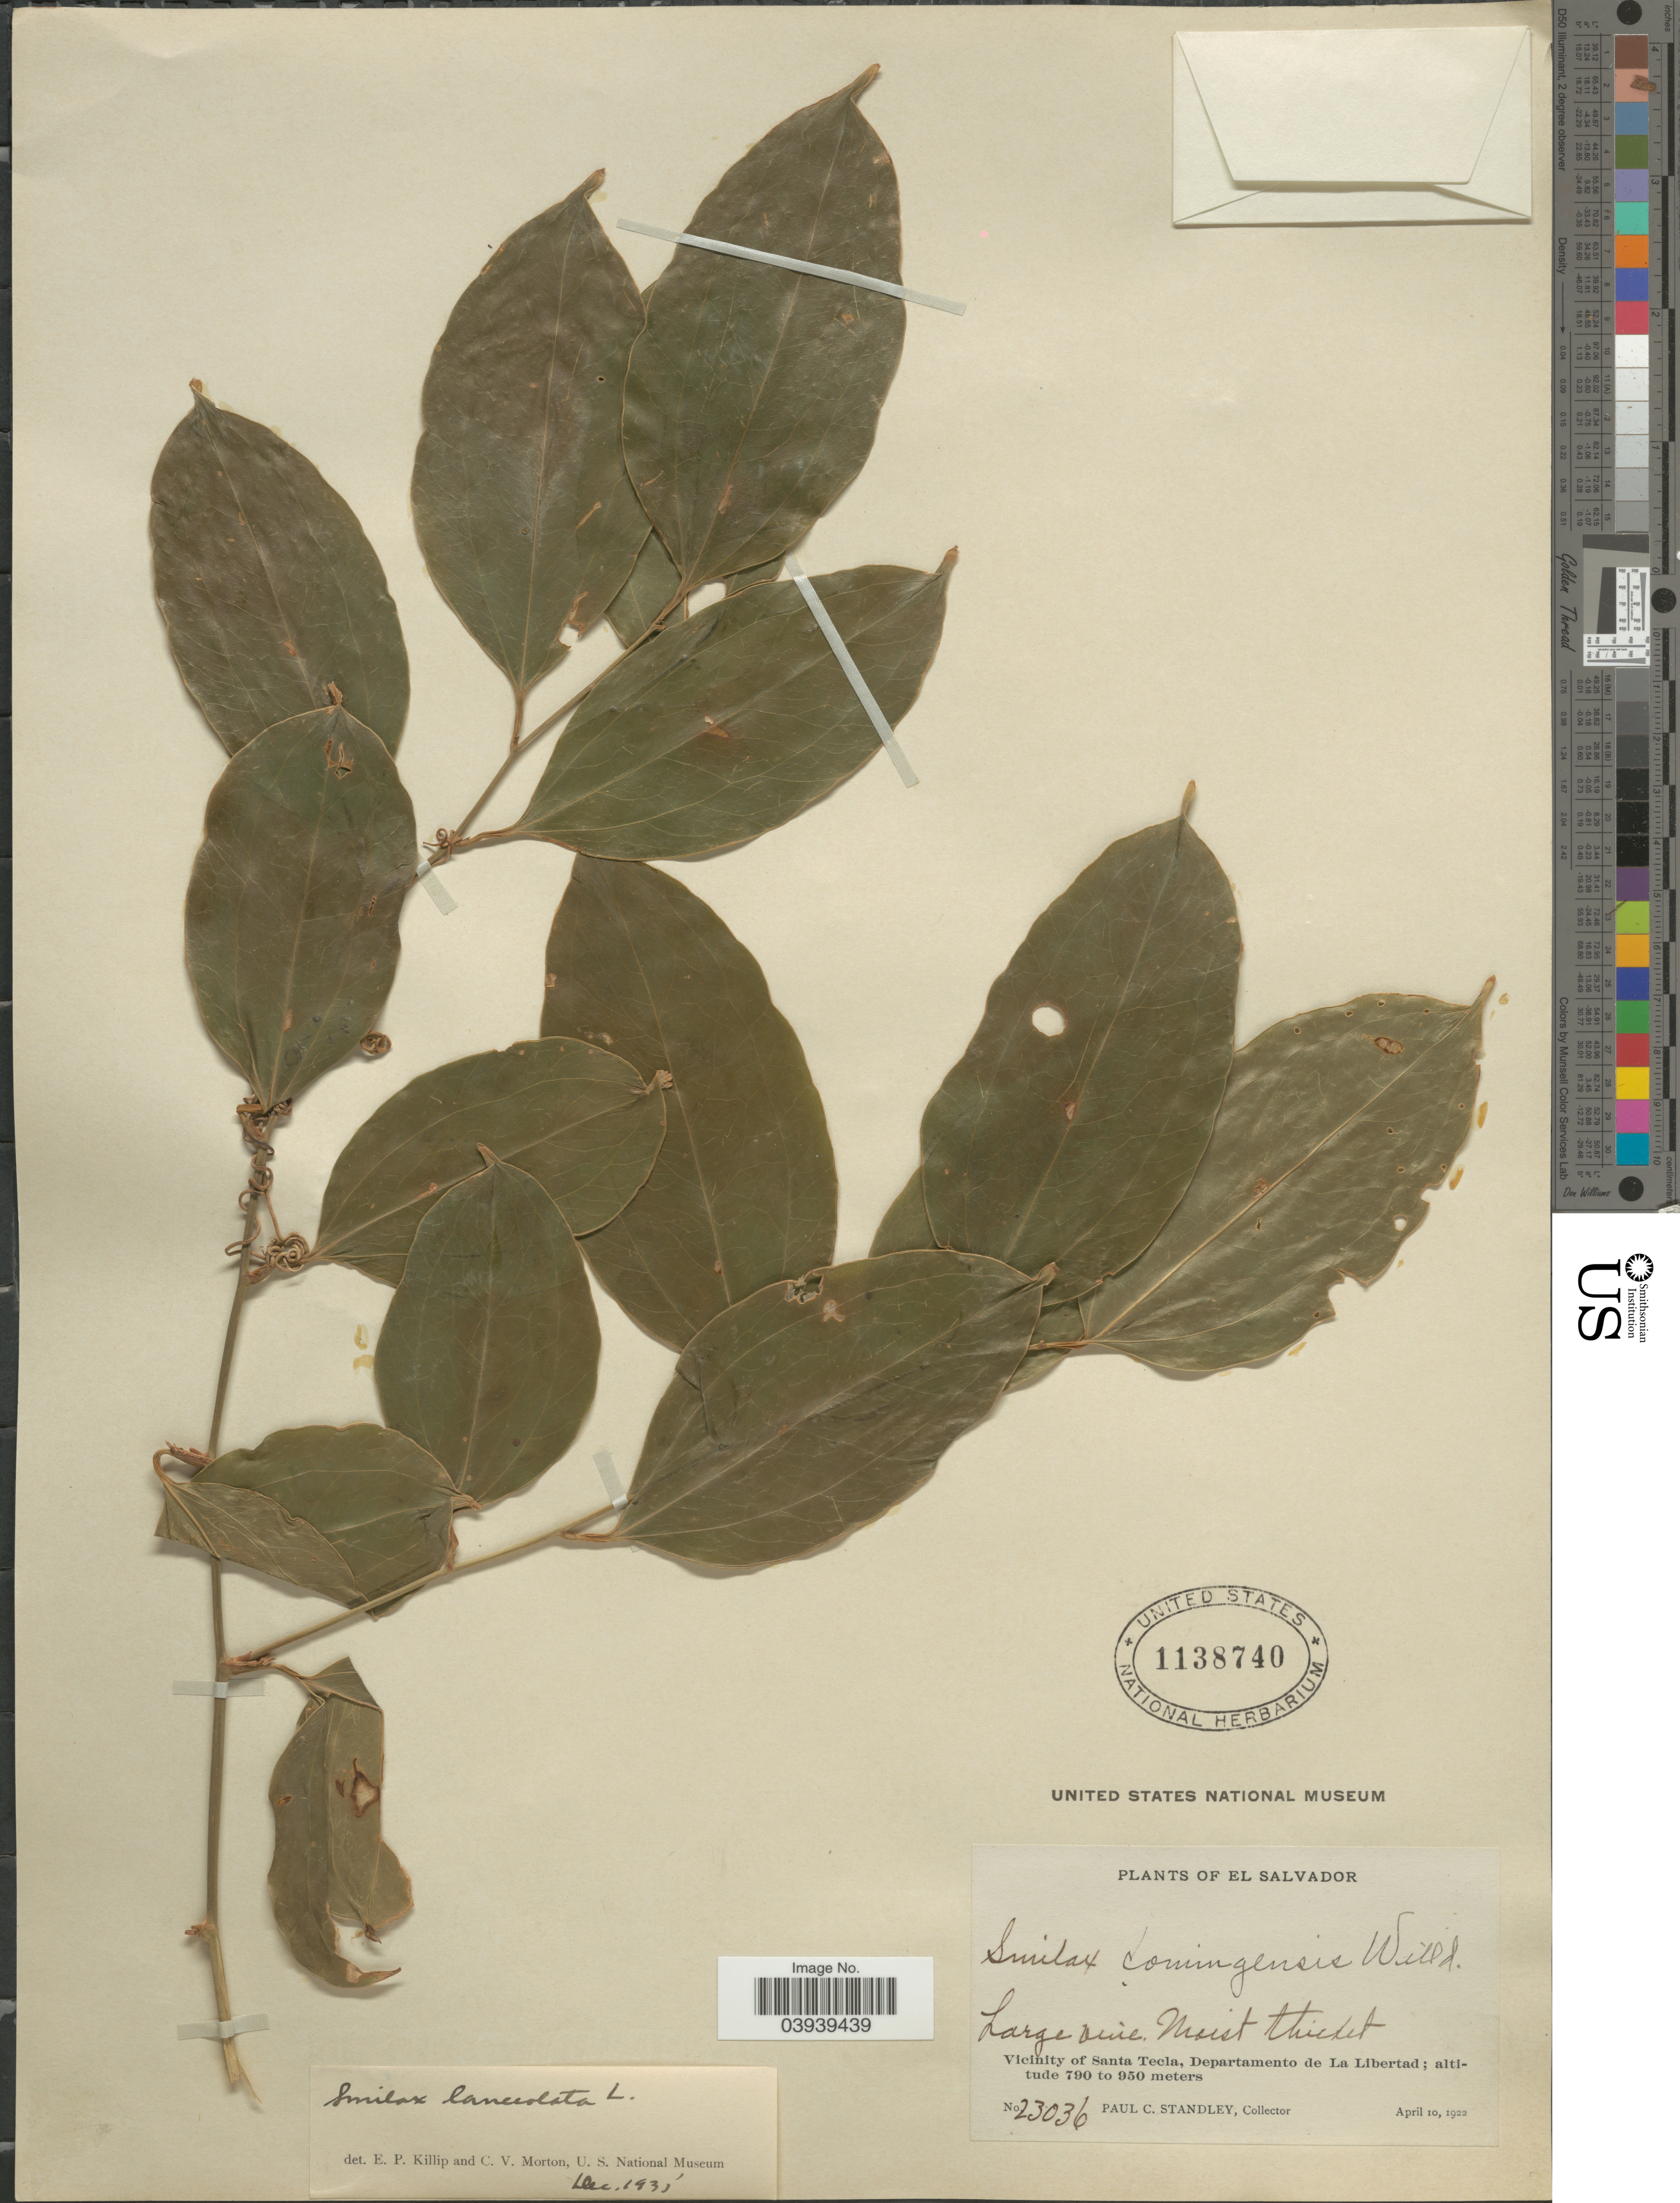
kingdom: Plantae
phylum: Tracheophyta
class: Liliopsida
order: Liliales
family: Smilacaceae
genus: Smilax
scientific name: Smilax domingensis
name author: Willd.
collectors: P. C. Standley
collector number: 23036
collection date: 1922-04-10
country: El Salvador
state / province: La Libertad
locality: Vicinity of Santa Tecla, Departamento de La Libertad.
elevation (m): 790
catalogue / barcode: US 1138740